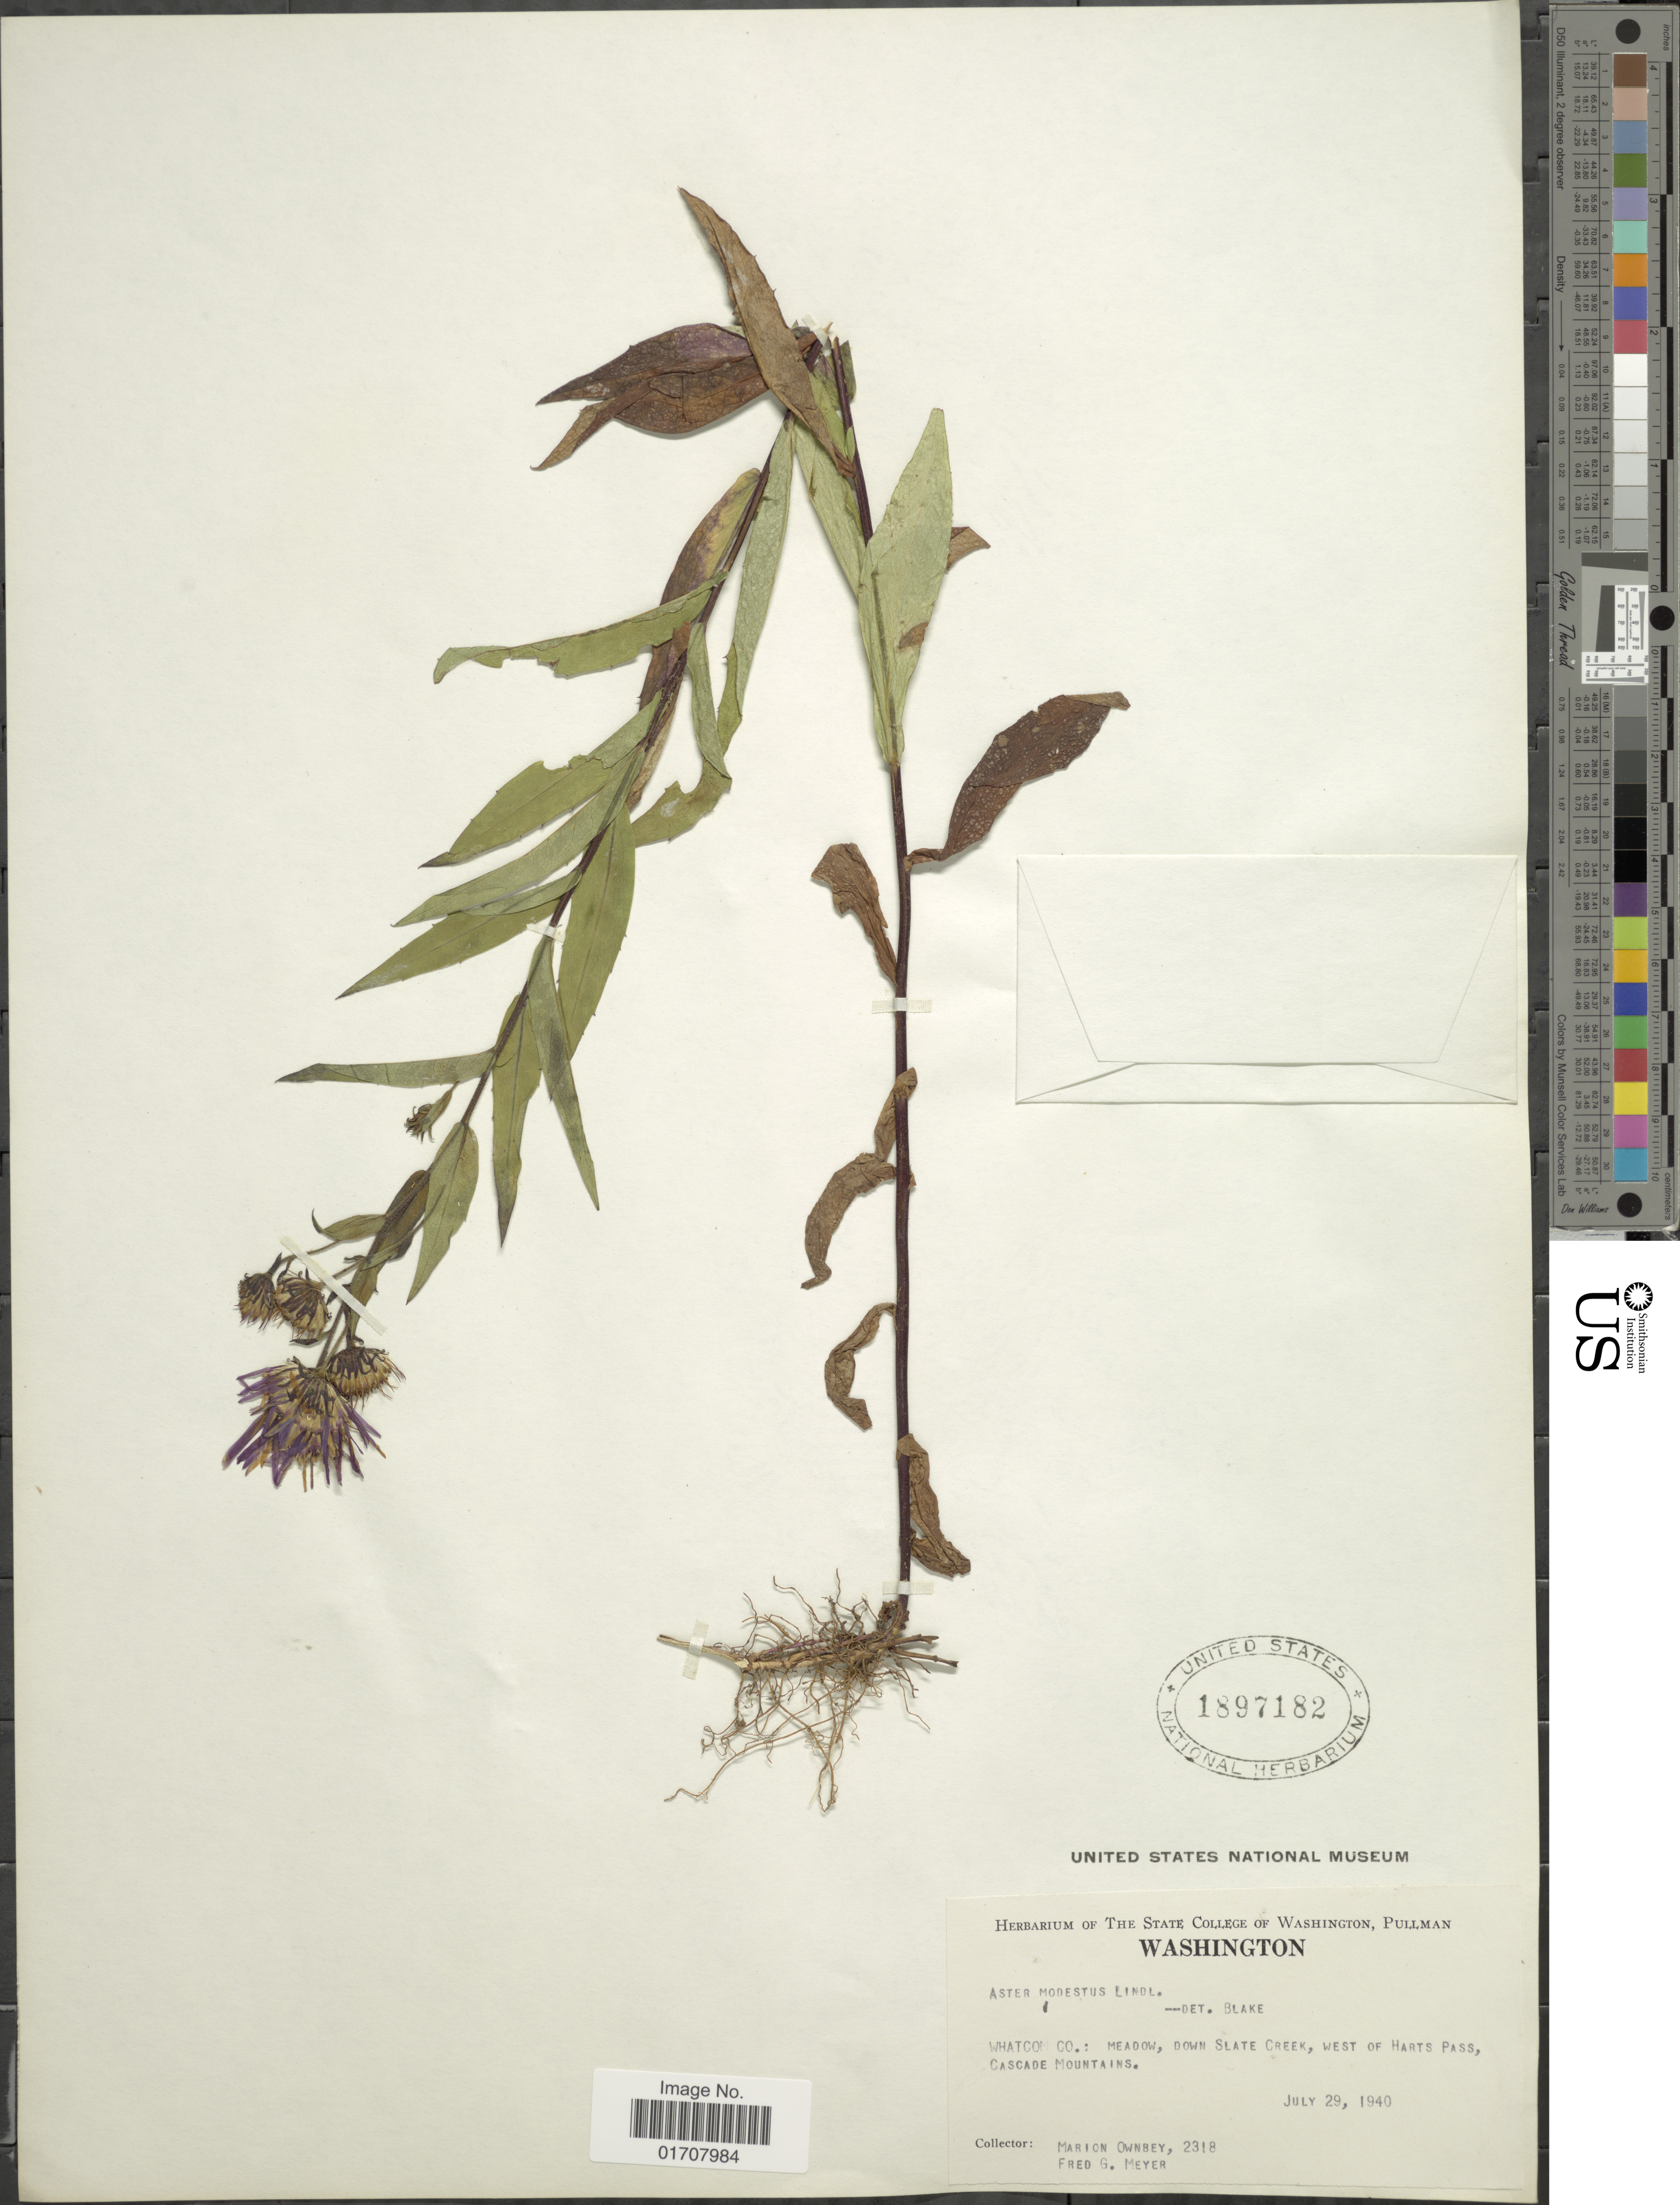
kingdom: Plantae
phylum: Tracheophyta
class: Magnoliopsida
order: Asterales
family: Asteraceae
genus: Canadanthus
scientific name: Canadanthus modestus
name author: (Lindl.) G.L. Nesom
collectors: F. M. Ownbey & F. G. Meyer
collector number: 2318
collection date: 1940-07-27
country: United States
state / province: Washington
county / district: Whitman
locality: Whatco Co.: Meadow, Down Slate Creek, west of Harts pass, Cascade Mountains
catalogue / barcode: US 1897182